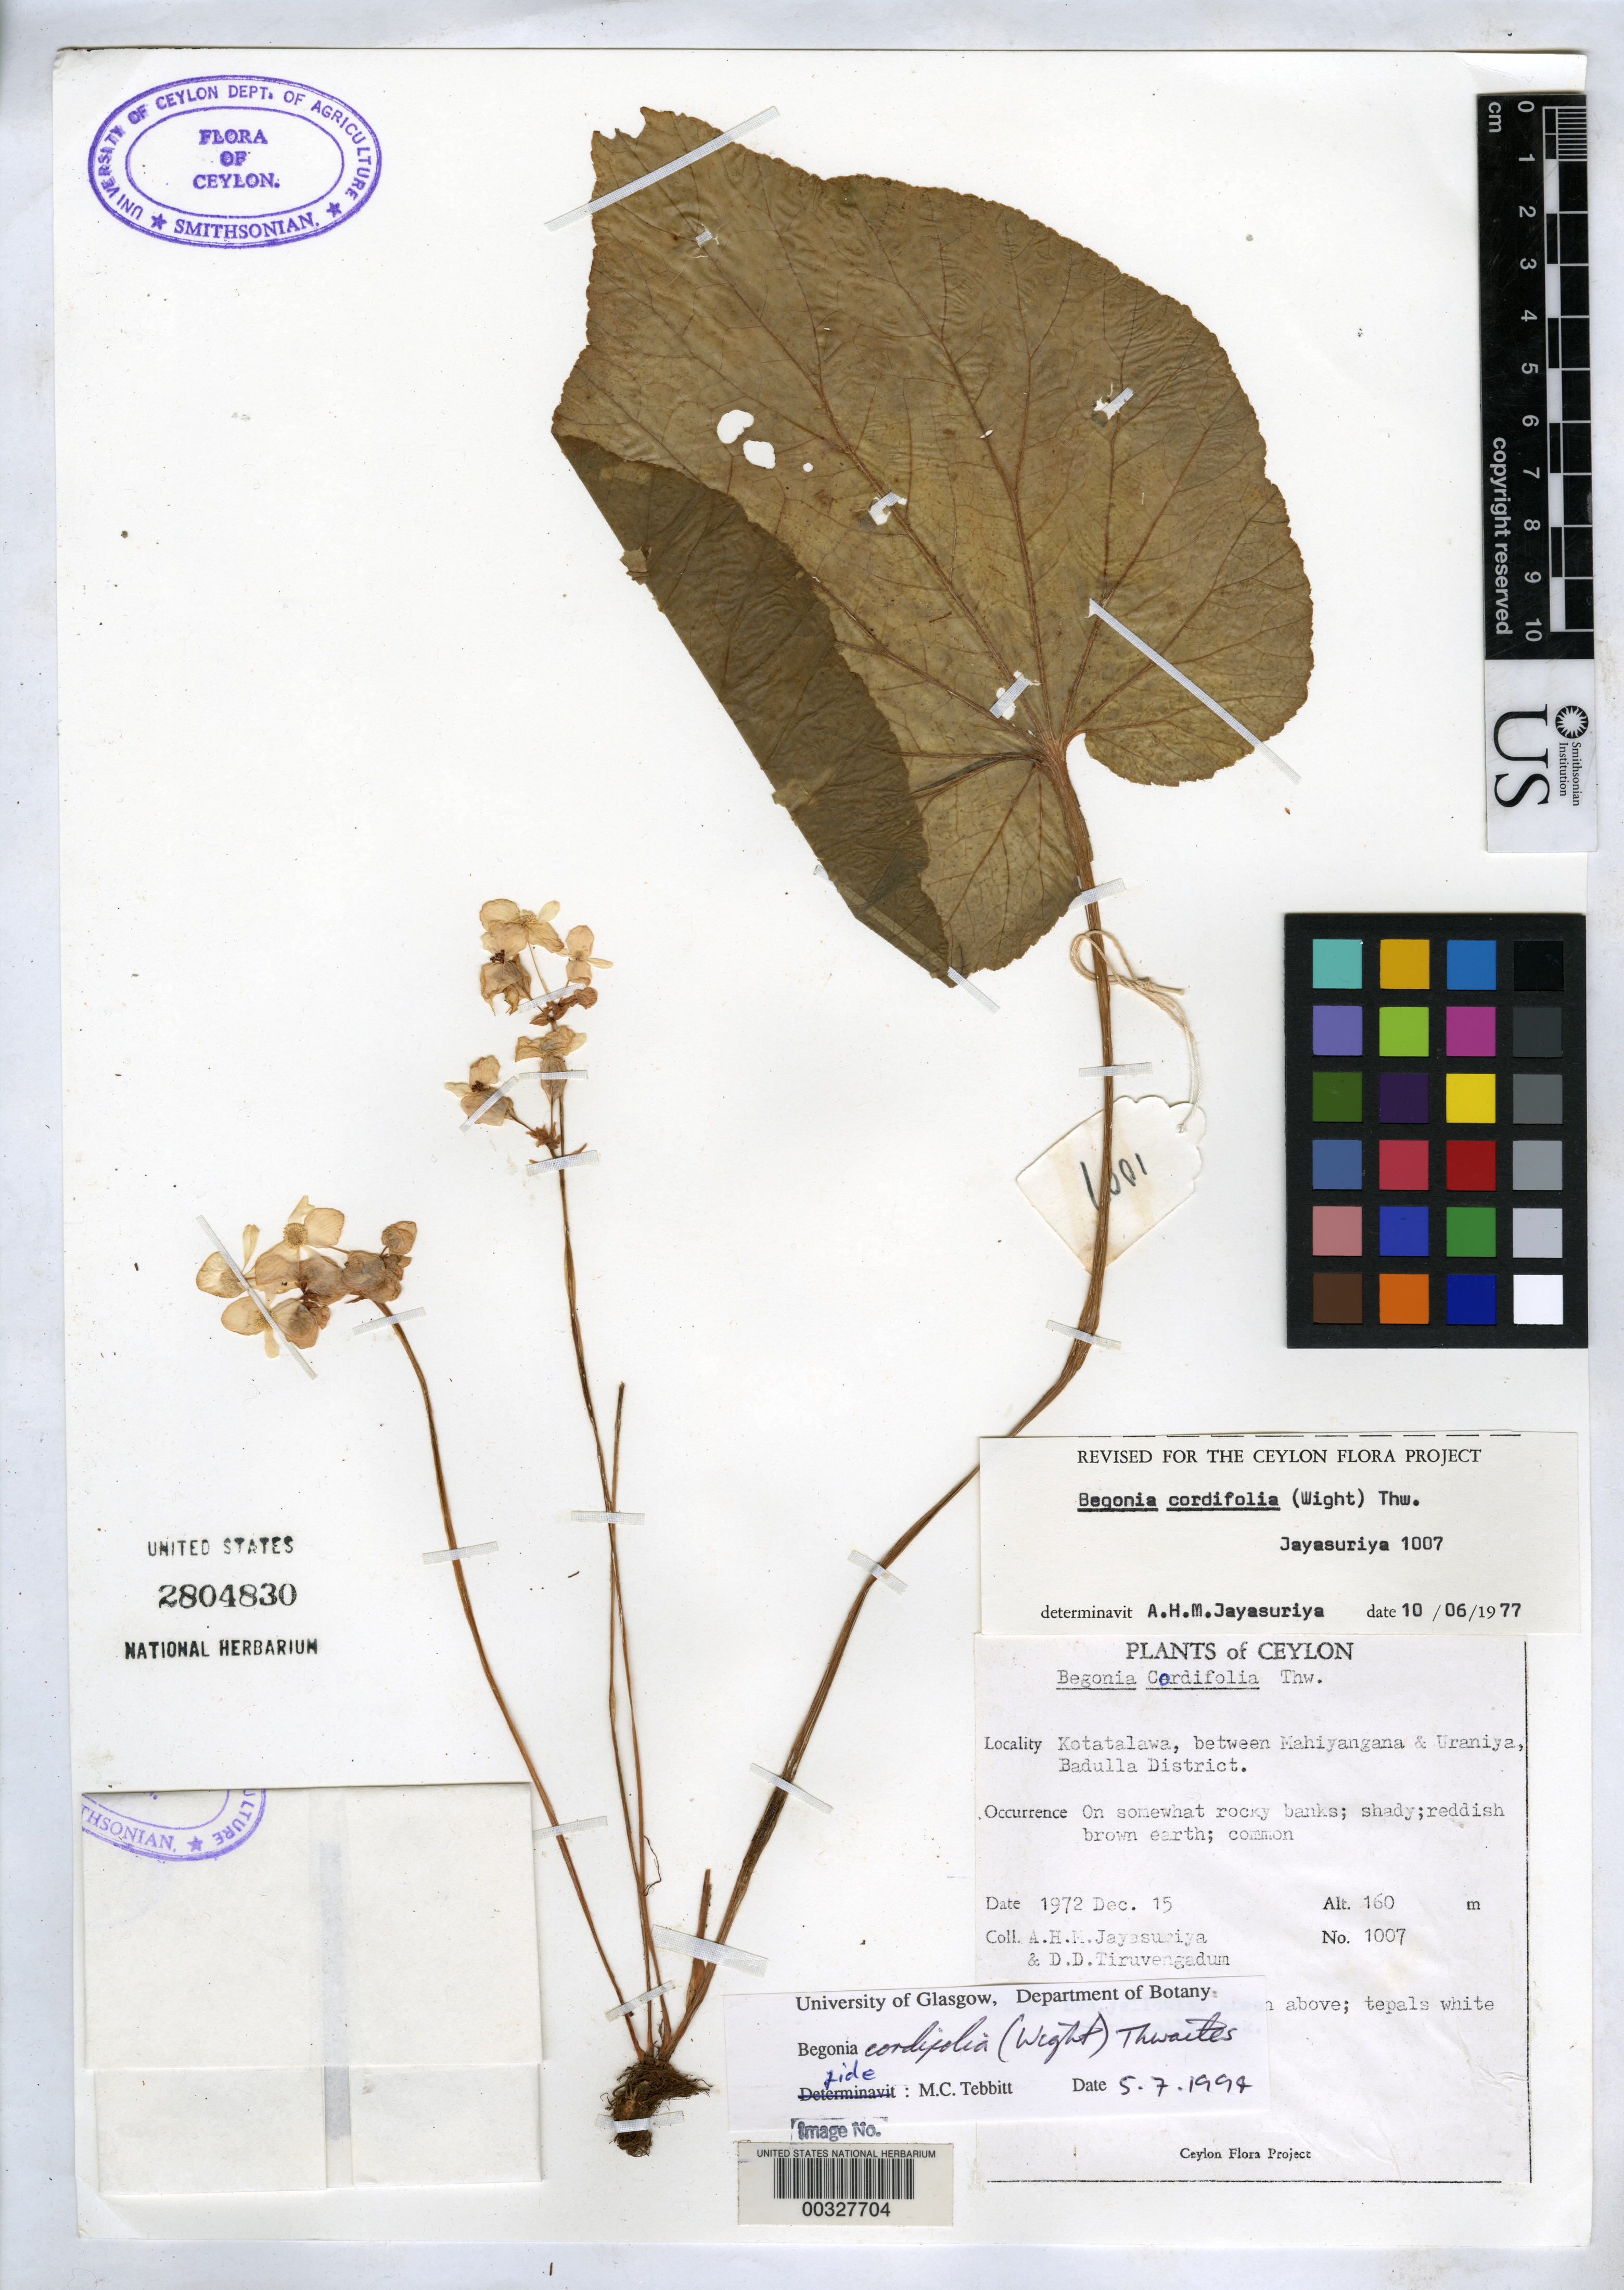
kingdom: Plantae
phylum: Tracheophyta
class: Magnoliopsida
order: Cucurbitales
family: Begoniaceae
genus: Begonia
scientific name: Begonia cordifolia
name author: (Wight) Thwaites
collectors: A. H. Jayasuriya & D. Tirvengadum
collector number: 1007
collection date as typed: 15 Dec 1972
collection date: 1972-12-15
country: Sri Lanka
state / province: Western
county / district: Badulla Dist.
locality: Kotatalawa, between mahiyangana & uraniya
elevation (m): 160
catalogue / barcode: US 2804830